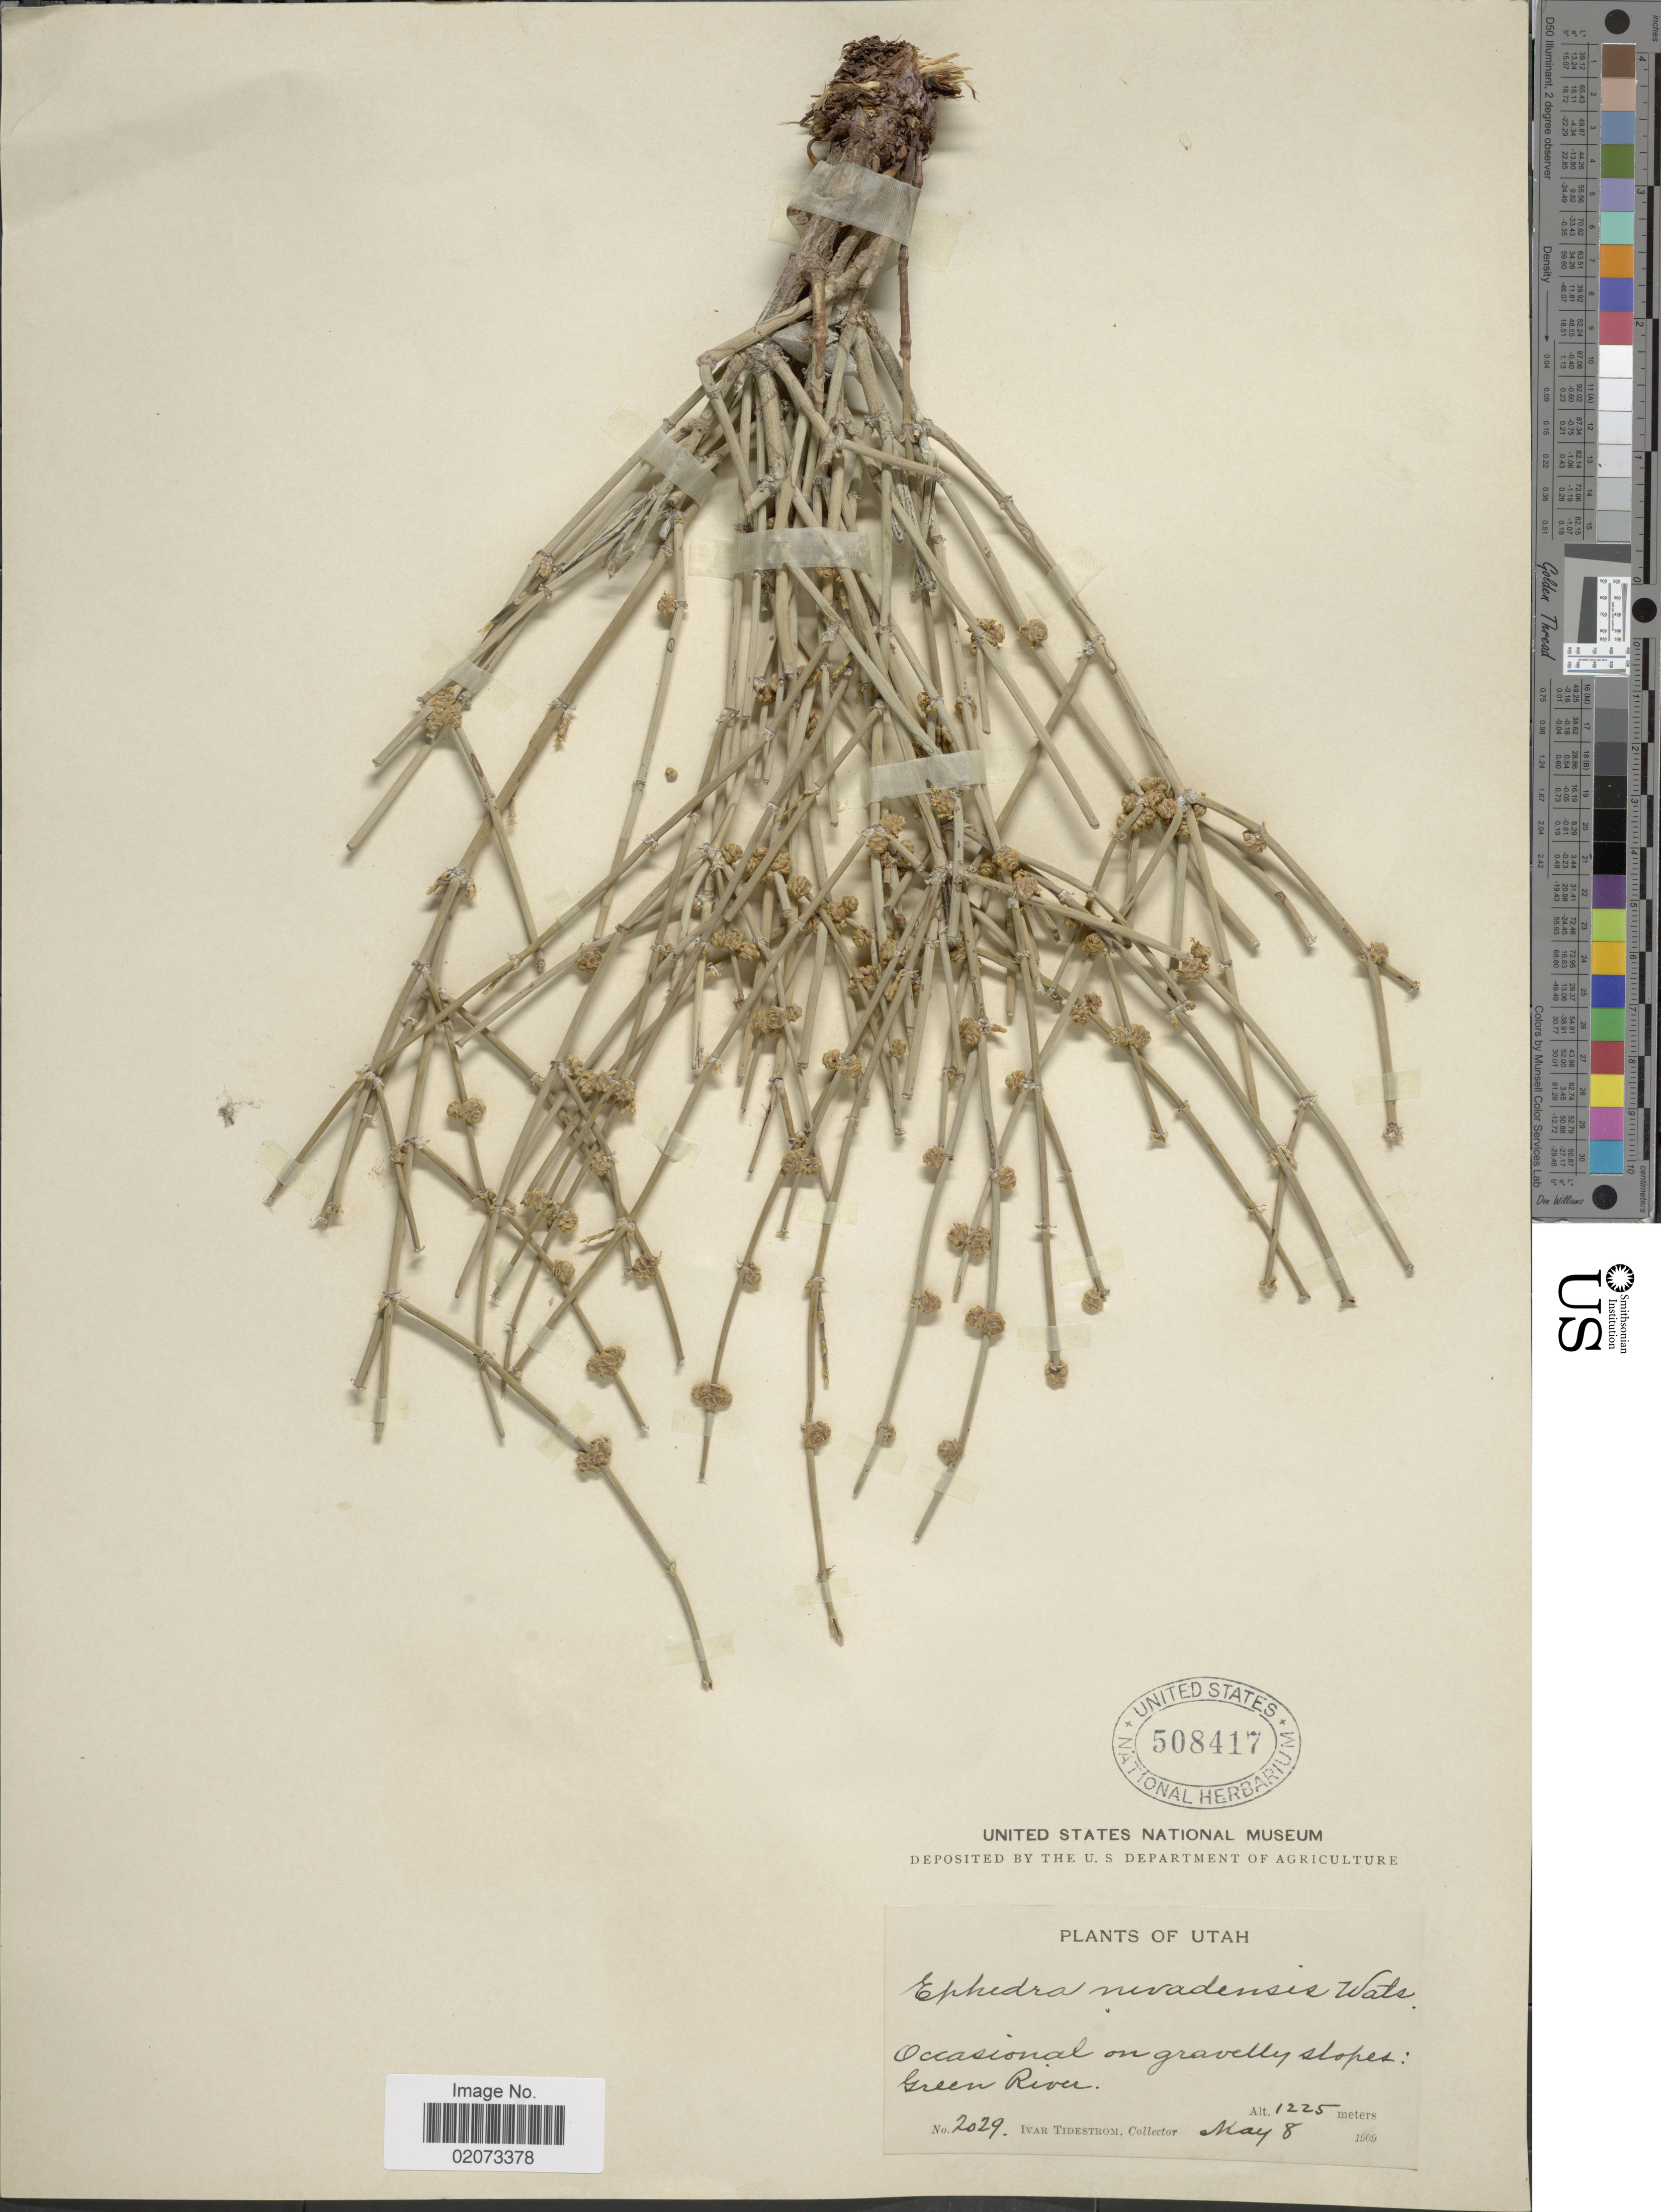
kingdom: Plantae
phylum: Tracheophyta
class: Gnetopsida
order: Ephedrales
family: Ephedraceae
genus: Ephedra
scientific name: Ephedra nevadensis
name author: S. Watson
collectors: I. F. Tidestrom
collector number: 2029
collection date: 1909-05-08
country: United States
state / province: Utah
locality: Utah. Occasional on gravelly slopes: Green River.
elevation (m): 1225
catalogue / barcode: US 508417